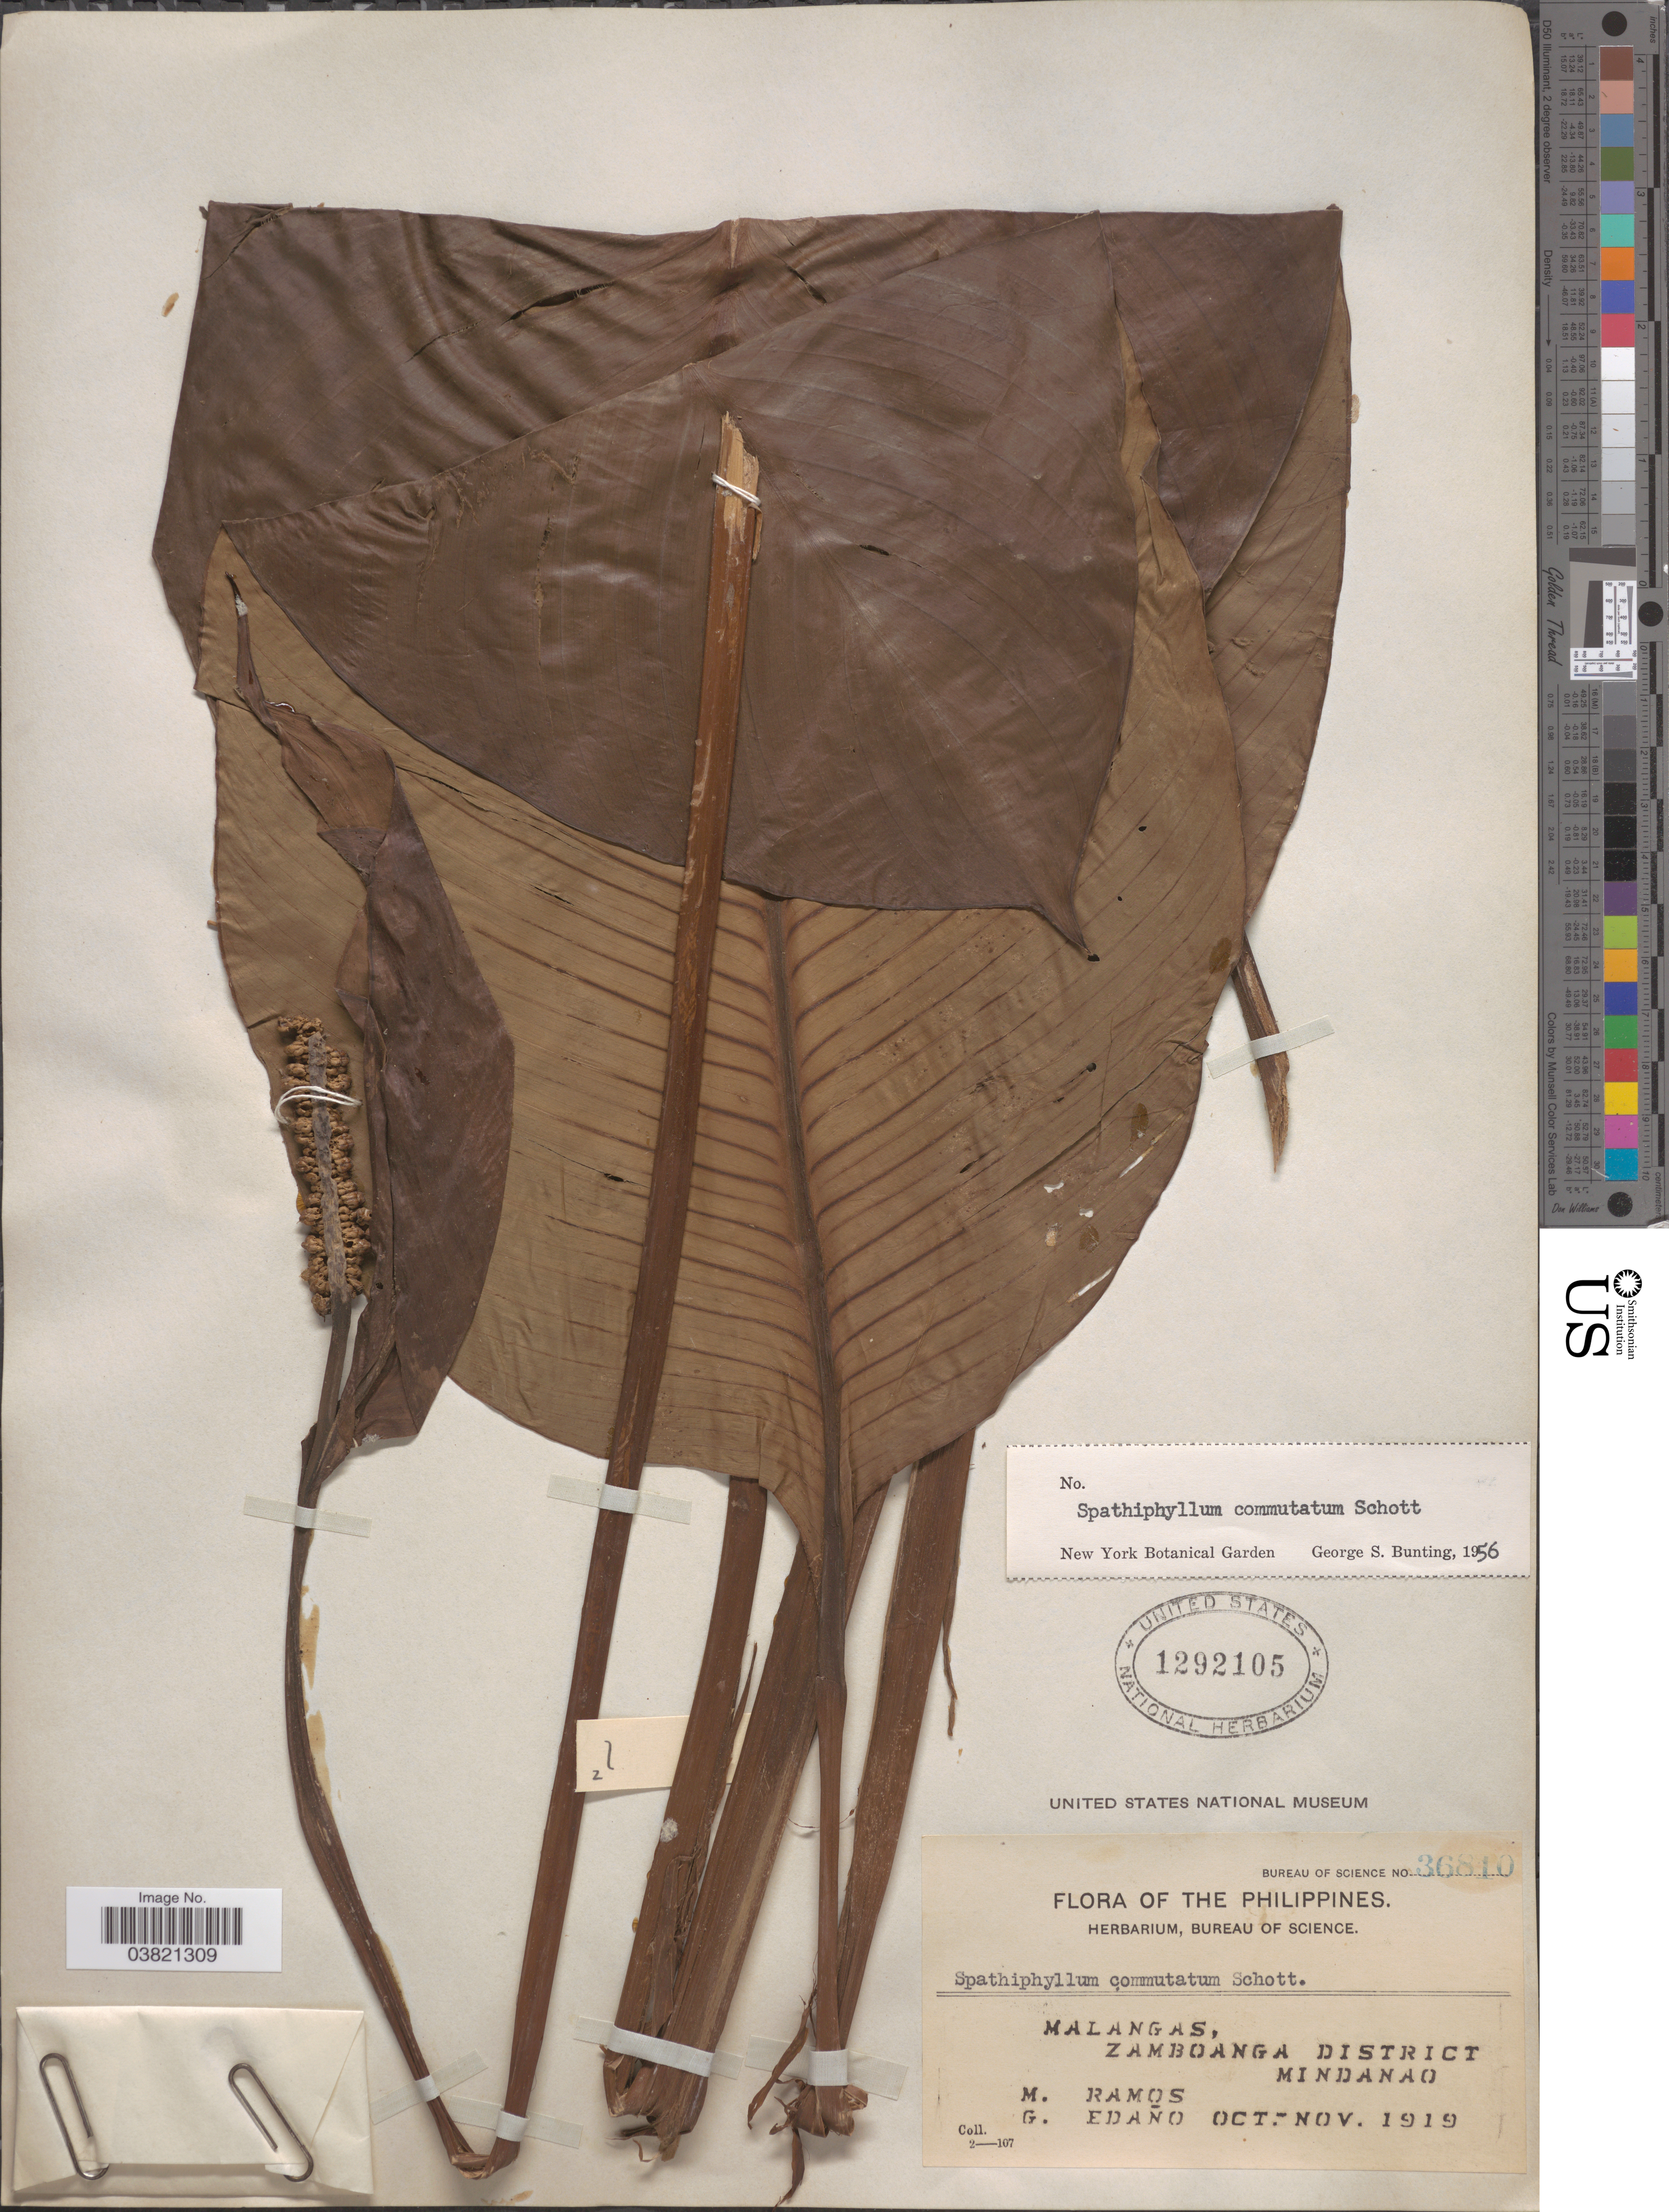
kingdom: Plantae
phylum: Tracheophyta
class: Liliopsida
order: Alismatales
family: Araceae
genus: Spathiphyllum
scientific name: Spathiphyllum commutatum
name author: Schott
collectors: M. Ramos & G. Edaño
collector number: Bureau of Science 36810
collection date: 1919-10/1919-11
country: Philippines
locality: Malangas, Zamboanga District, Mindanao.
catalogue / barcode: US 1292105